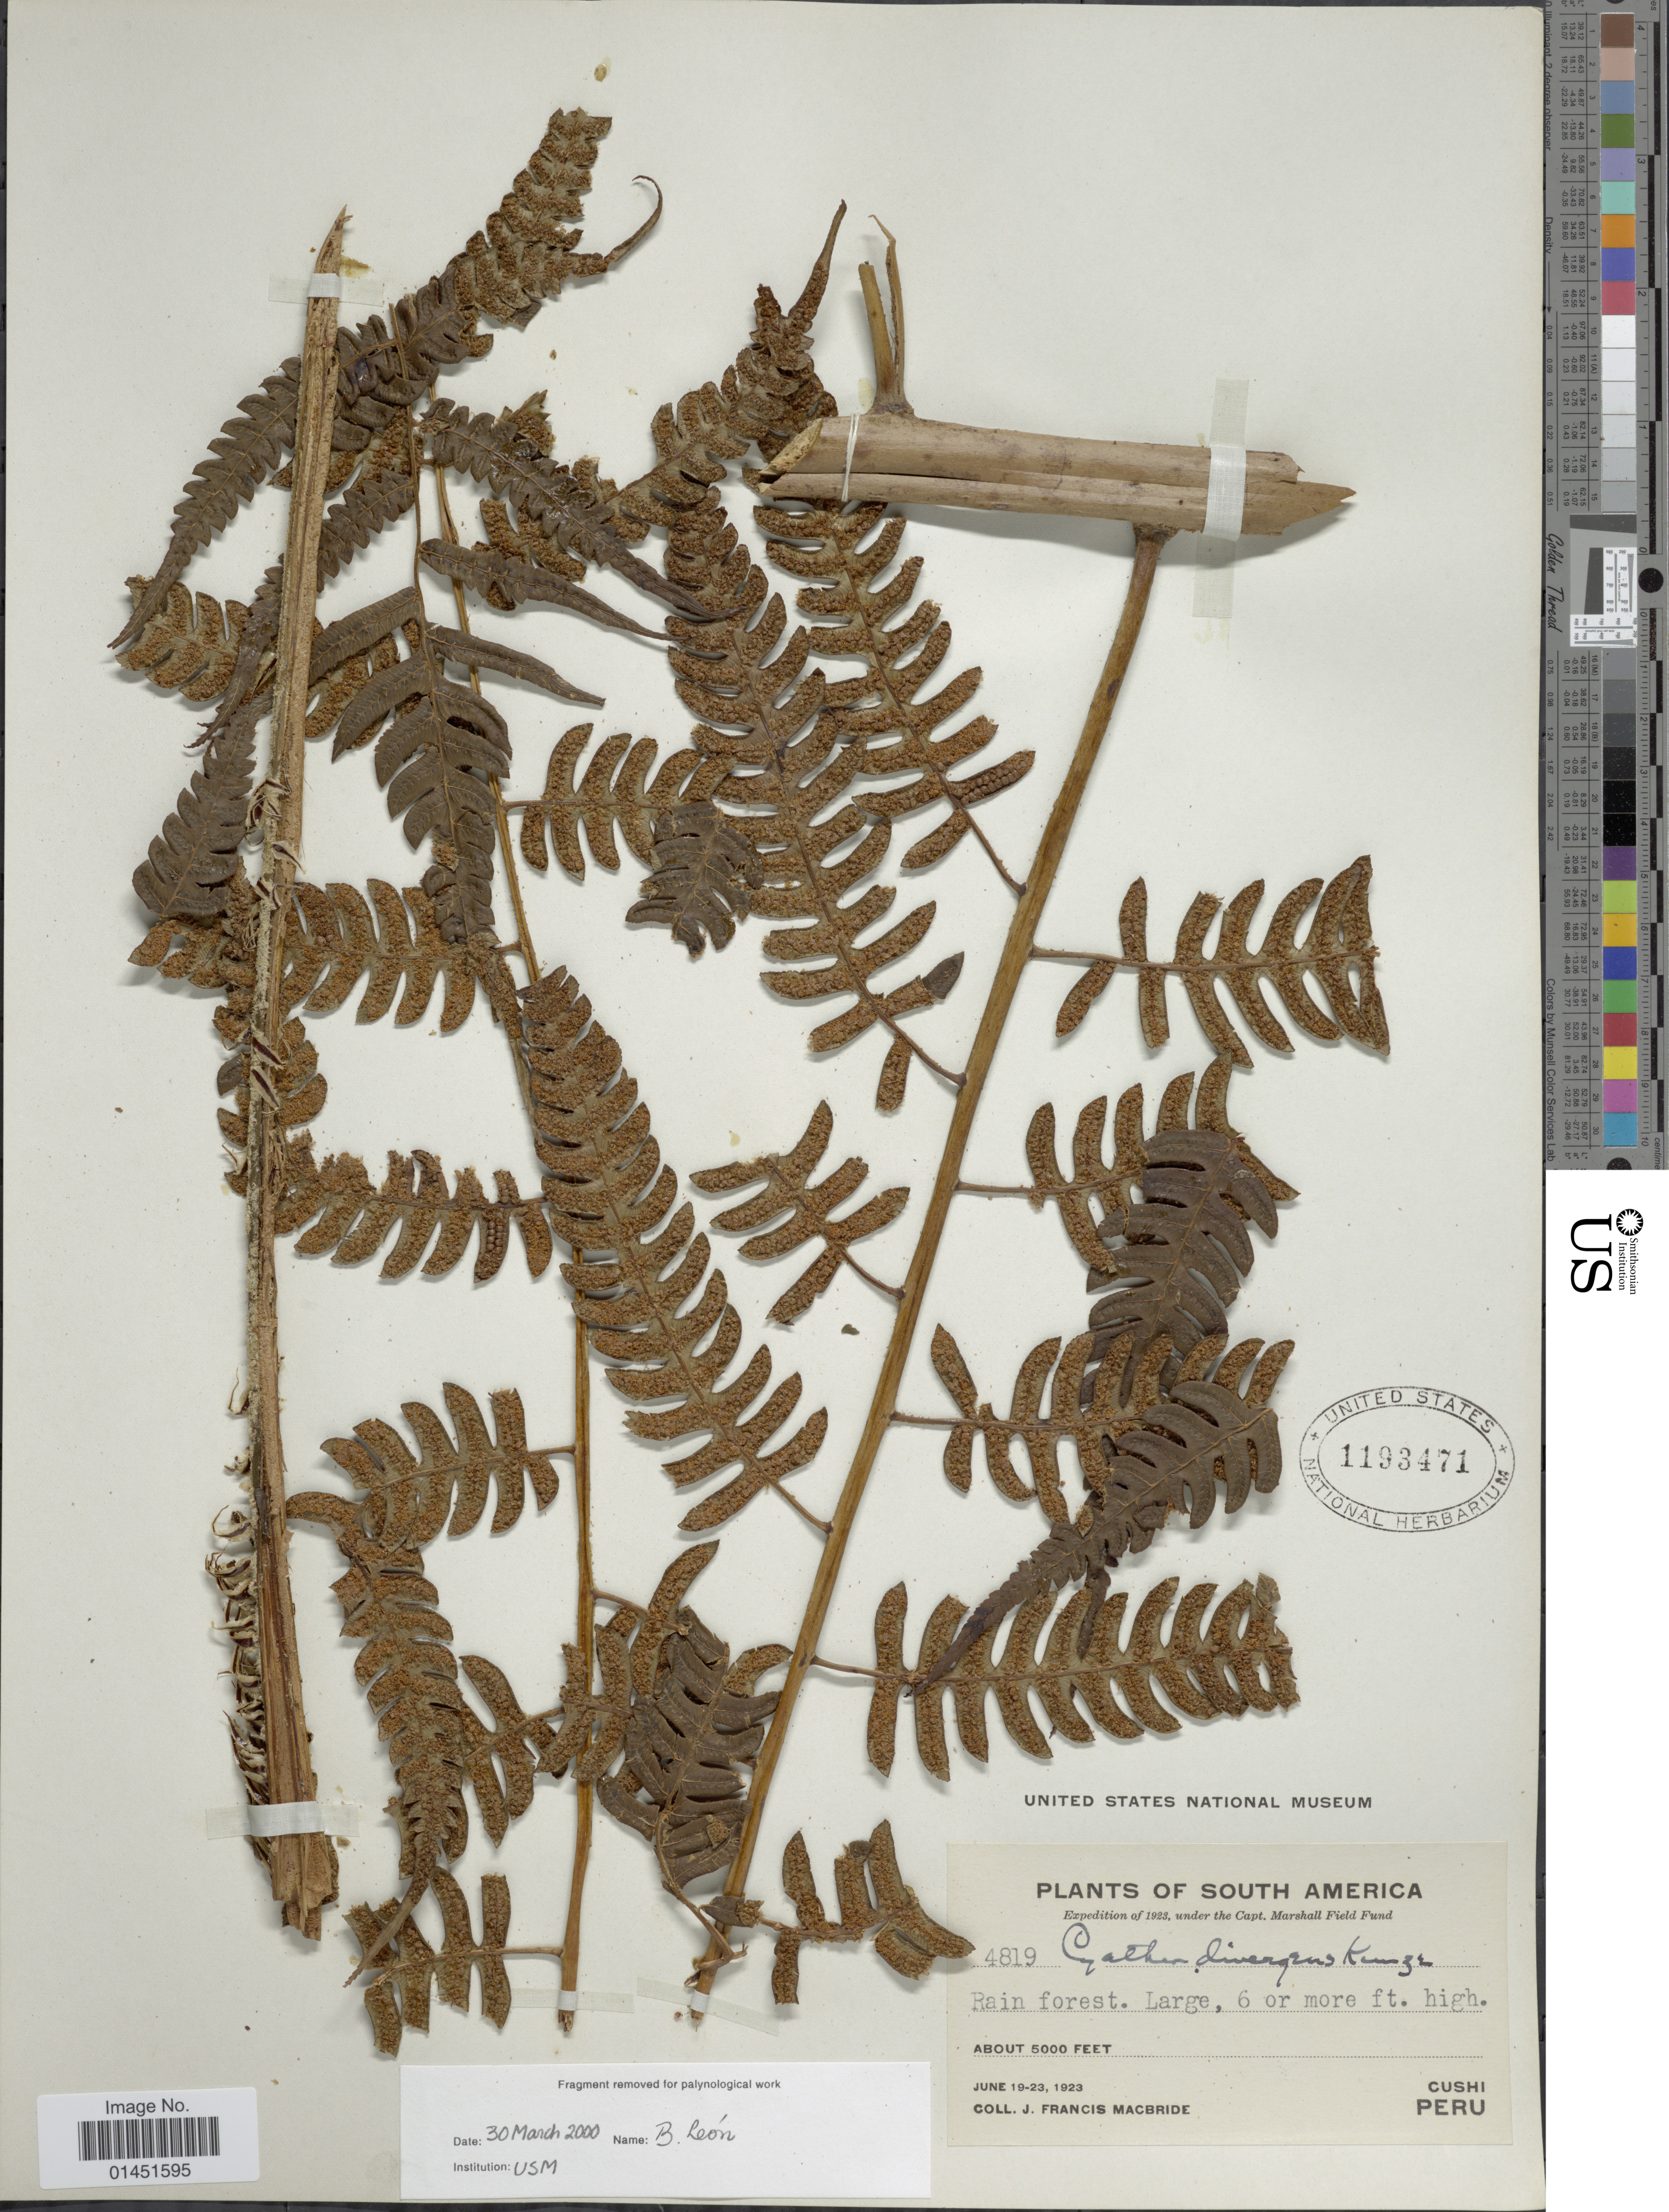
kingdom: Plantae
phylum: Tracheophyta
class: Polypodiopsida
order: Cyatheales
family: Cyatheaceae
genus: Cyathea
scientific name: Cyathea divergens var. divergens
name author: Kunze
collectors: J. F. Macbride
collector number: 4819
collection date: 1923-06-19/1923-06-23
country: Peru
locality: Cushi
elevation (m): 1524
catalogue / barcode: US 1193471